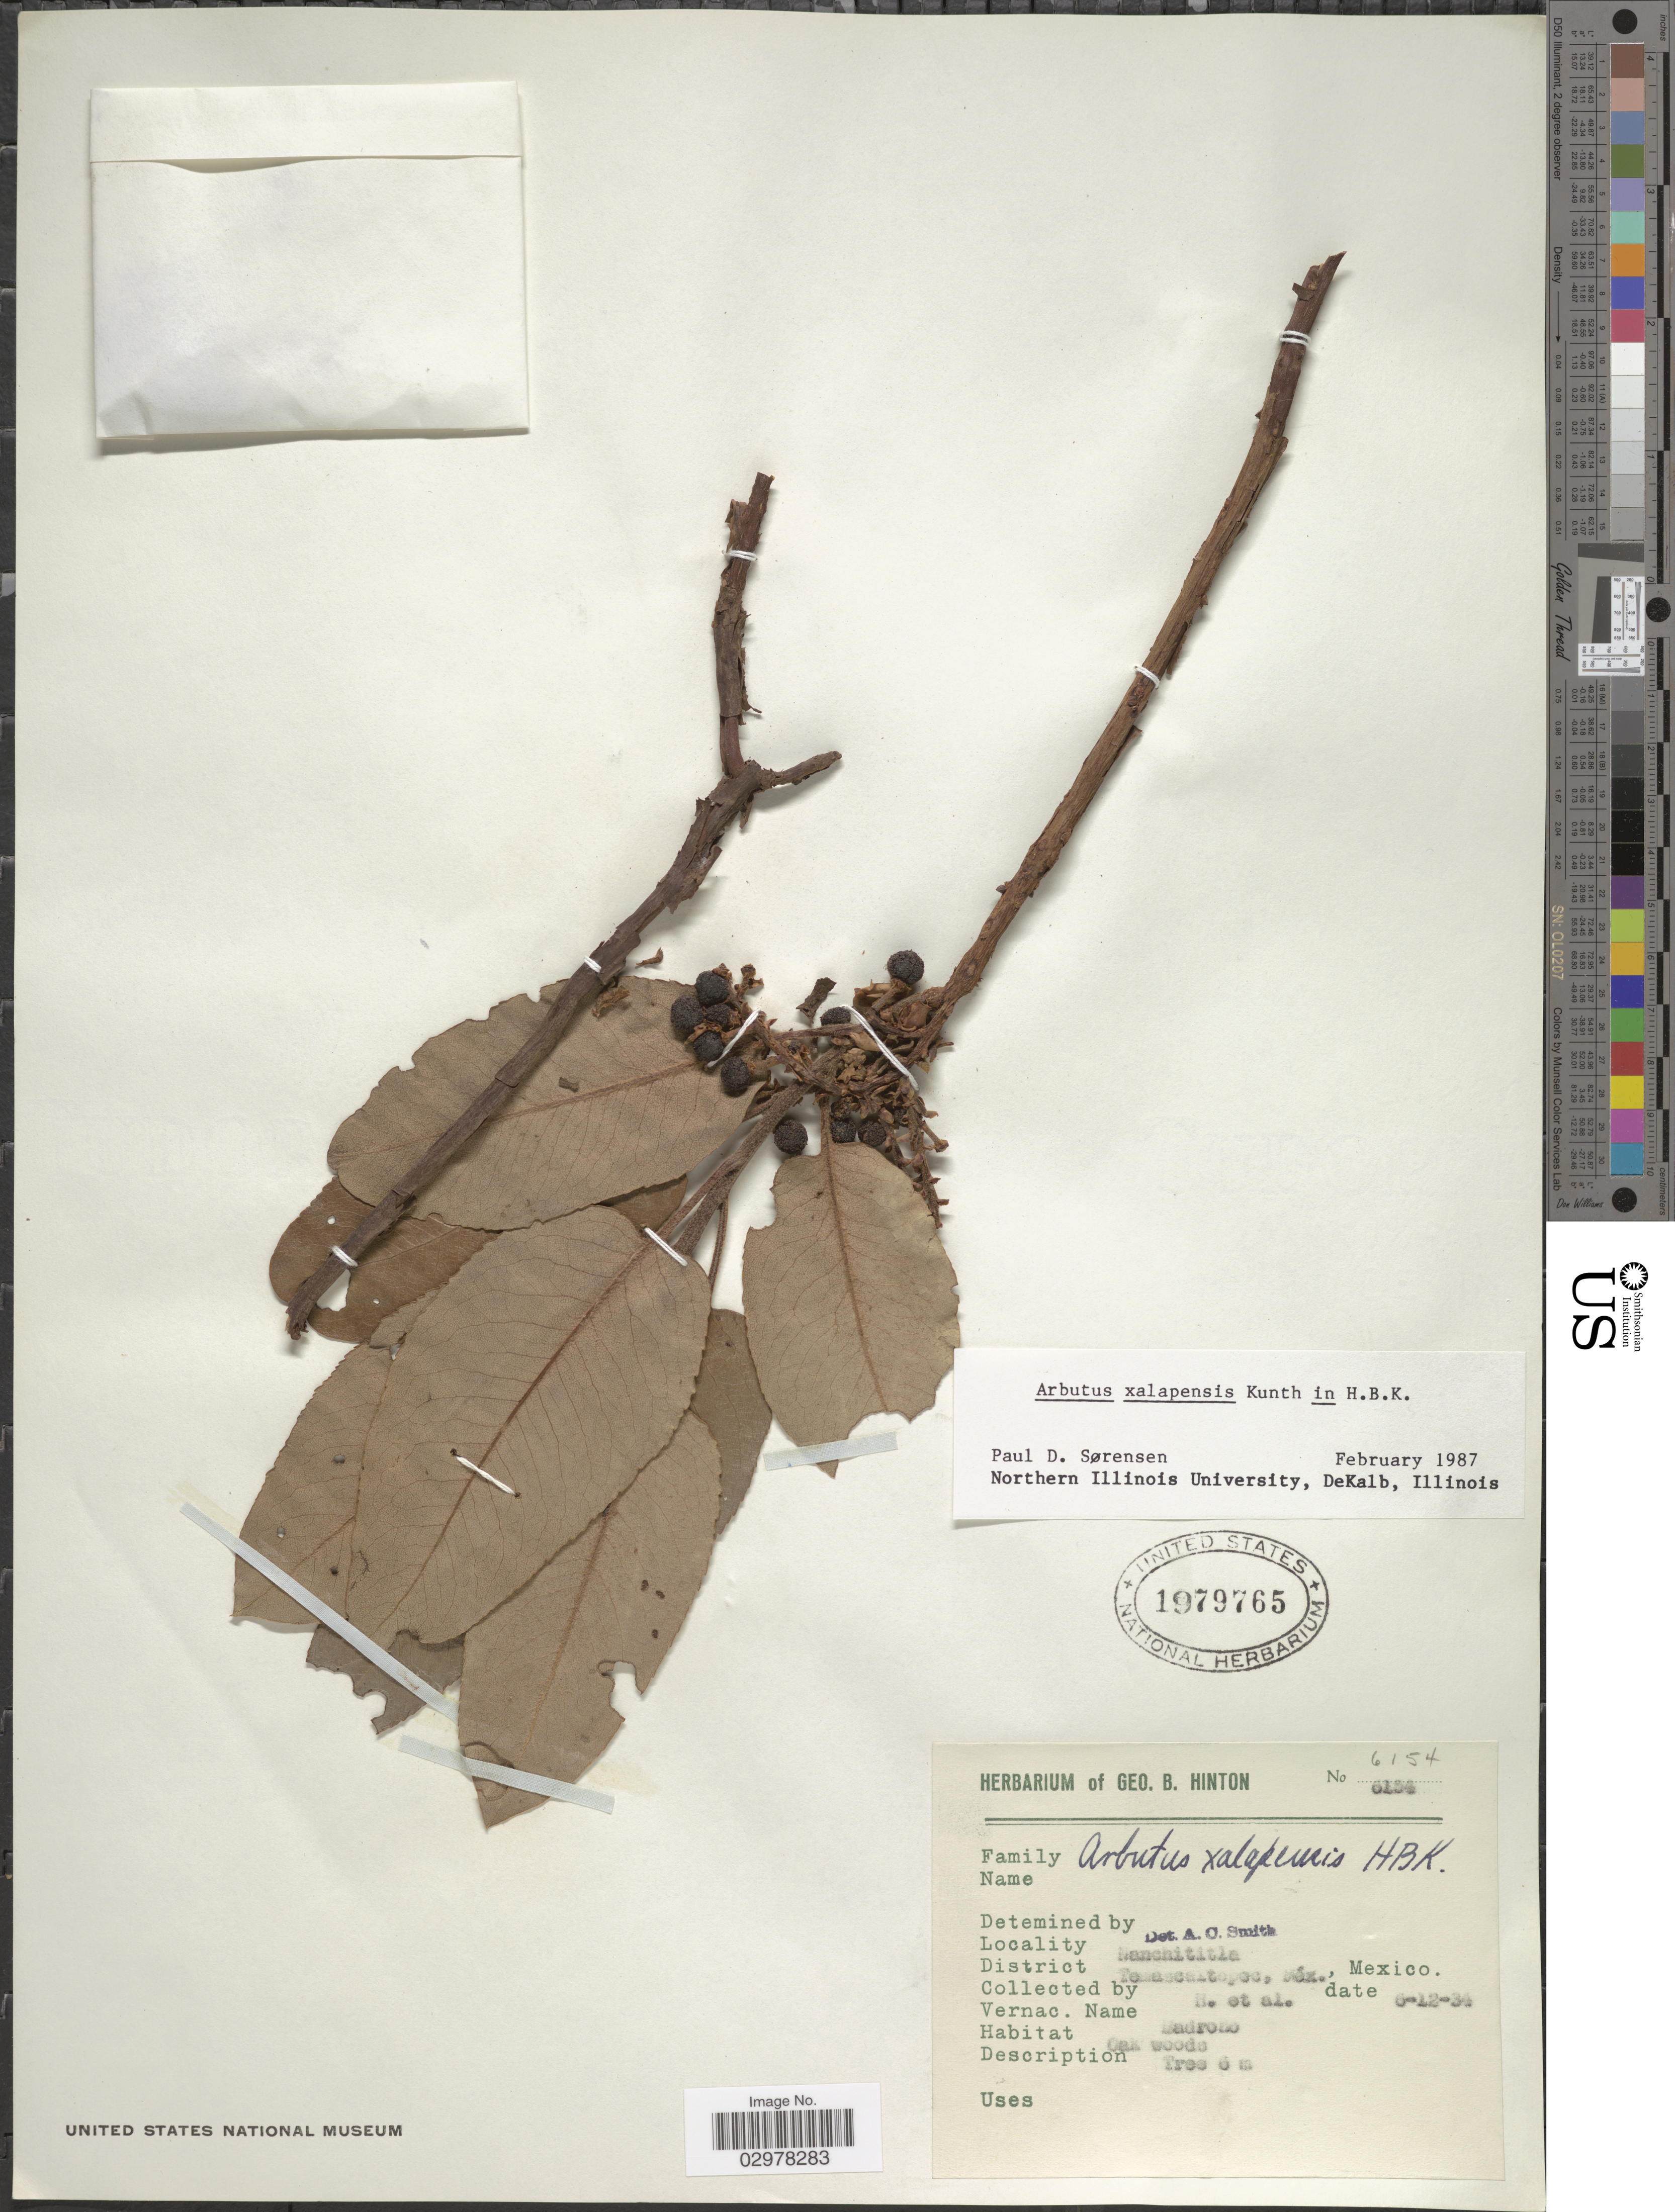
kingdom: Plantae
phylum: Tracheophyta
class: Magnoliopsida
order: Ericales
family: Ericaceae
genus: Arbutus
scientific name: Arbutus xalapensis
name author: Kunth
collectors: G. B. Hinton & et al.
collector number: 6154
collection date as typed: Transcribed d/m/y: 6/12/34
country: Mexico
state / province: México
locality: Nanchititla, District Temascaltepec.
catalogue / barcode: US 1979765